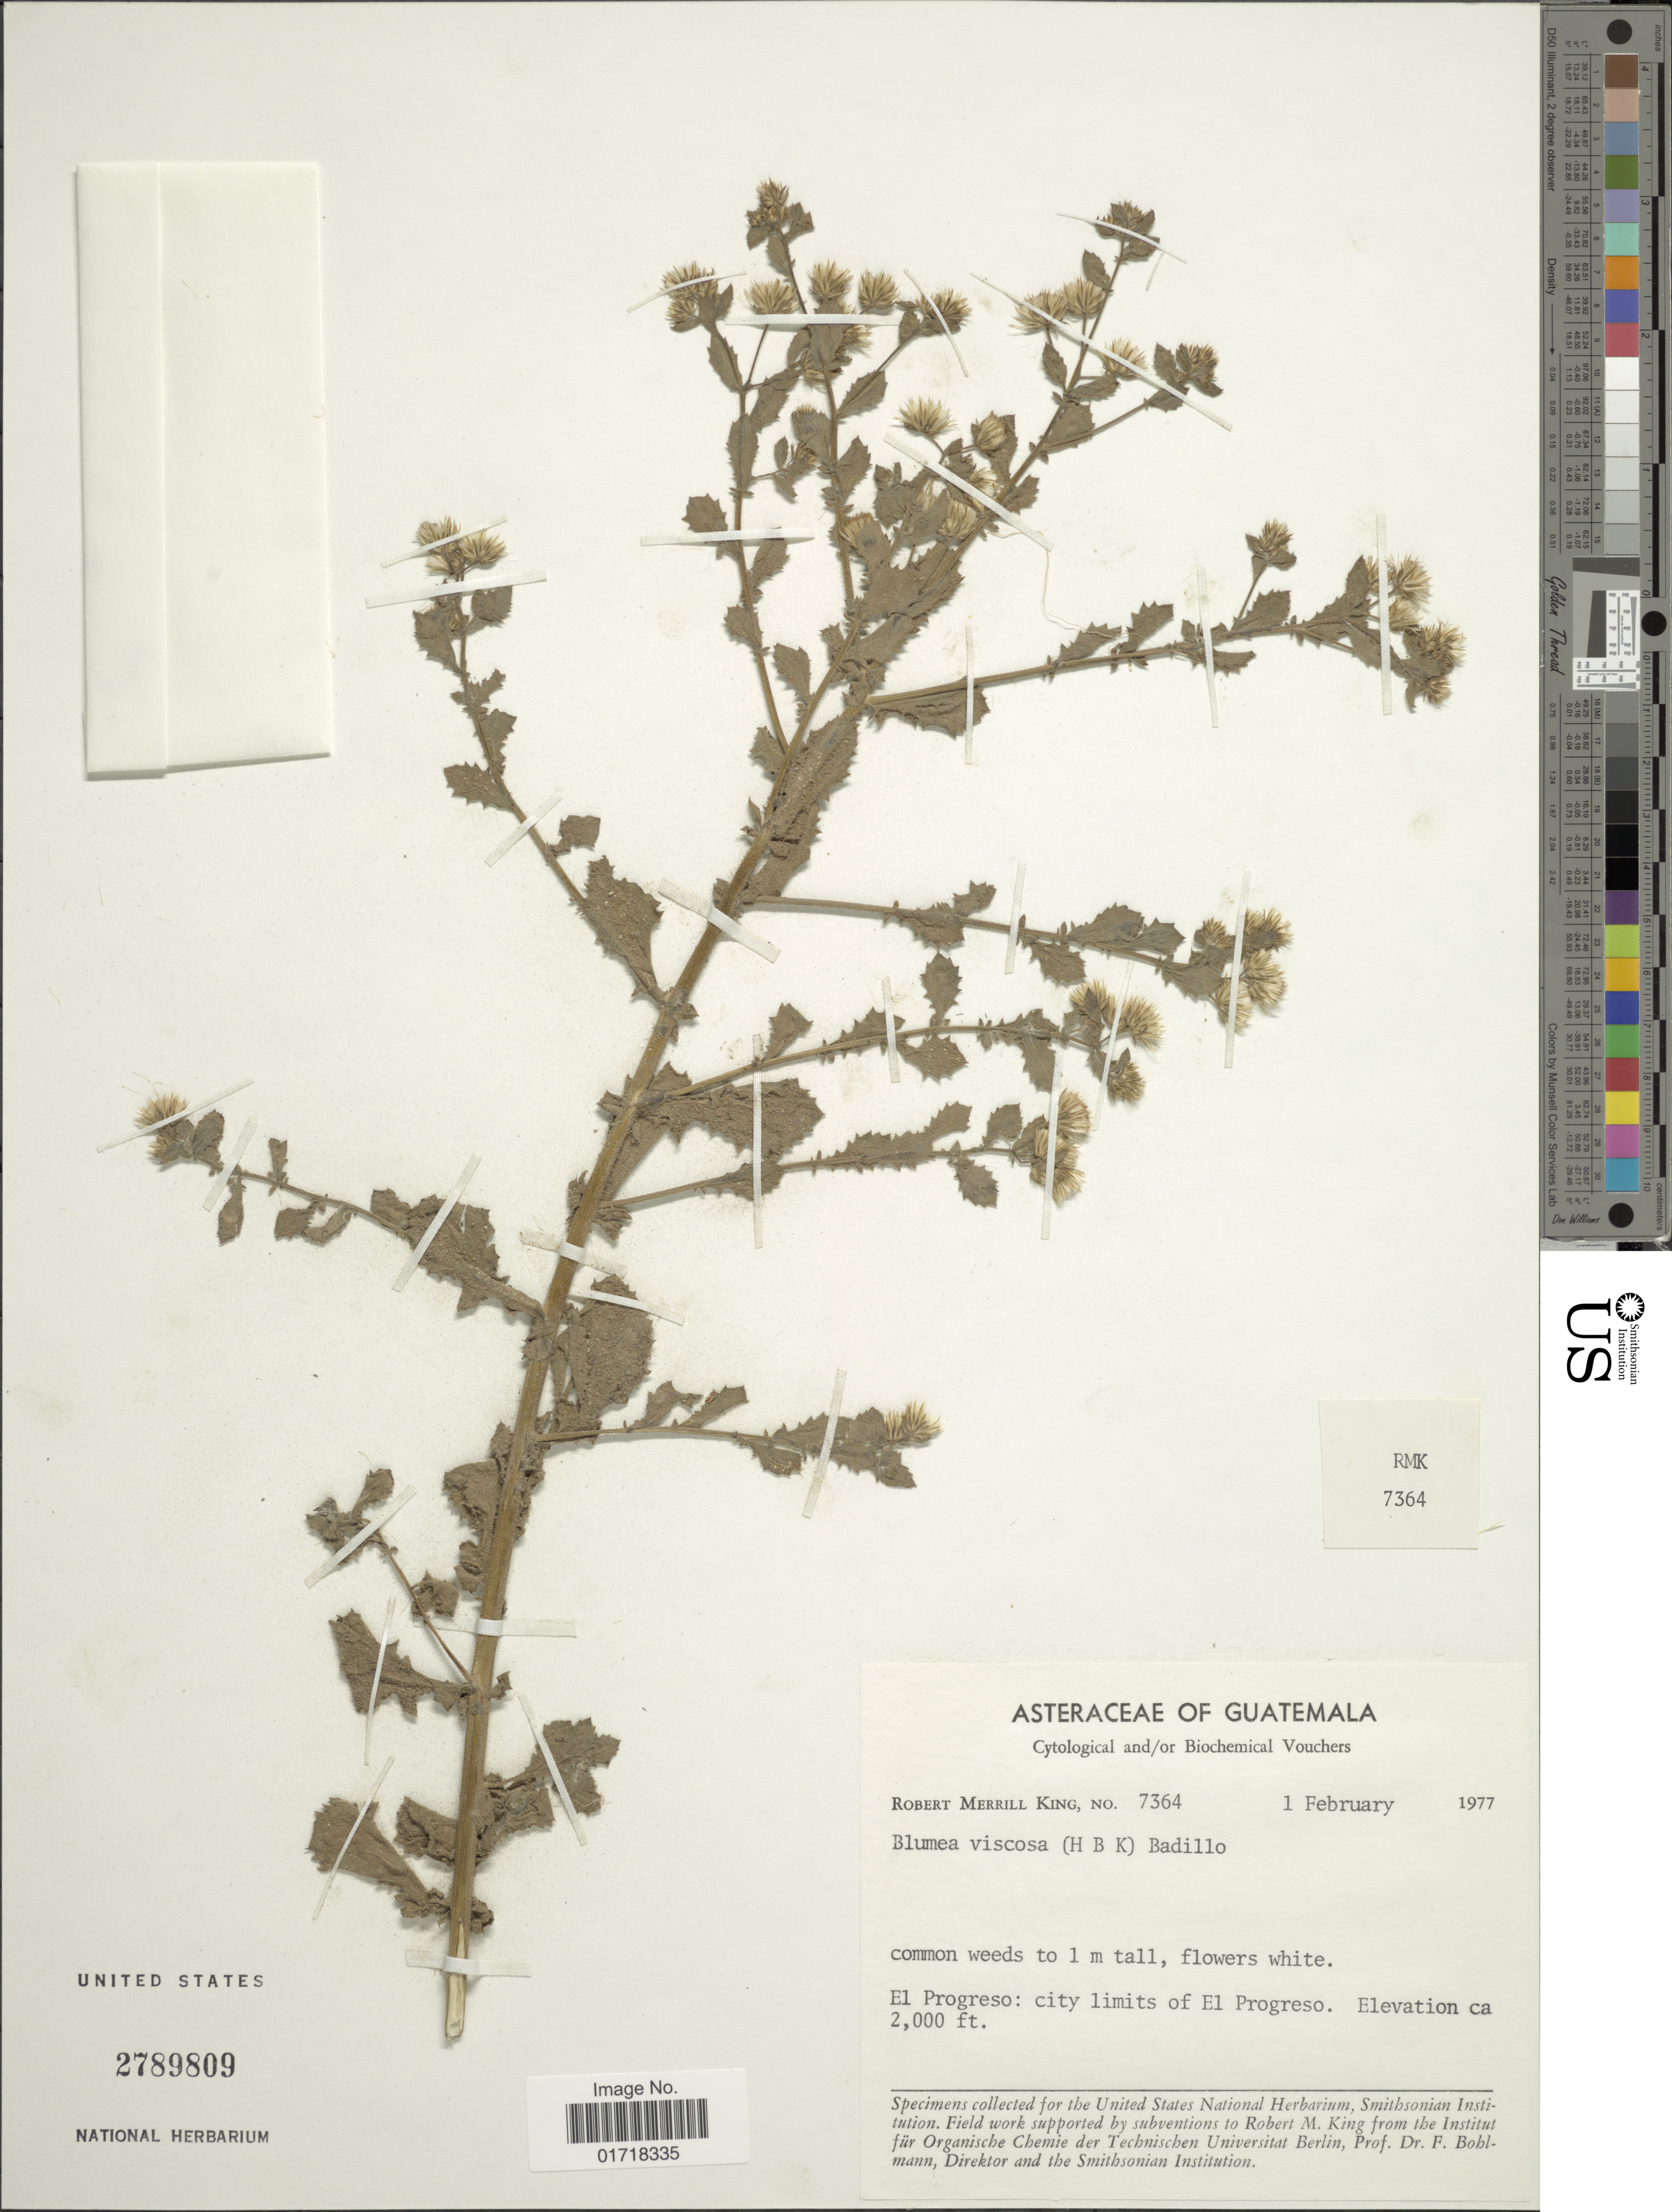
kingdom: Plantae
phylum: Tracheophyta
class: Magnoliopsida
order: Asterales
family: Asteraceae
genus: Pseudoconyza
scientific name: Pseudoconyza viscosa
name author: (Mill.) D'Arcy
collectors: R. M. King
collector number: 7364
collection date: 1977-02-01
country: Guatemala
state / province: El Progreso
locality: El Progreso: city limits of El Progreso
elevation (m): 610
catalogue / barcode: US 2789809